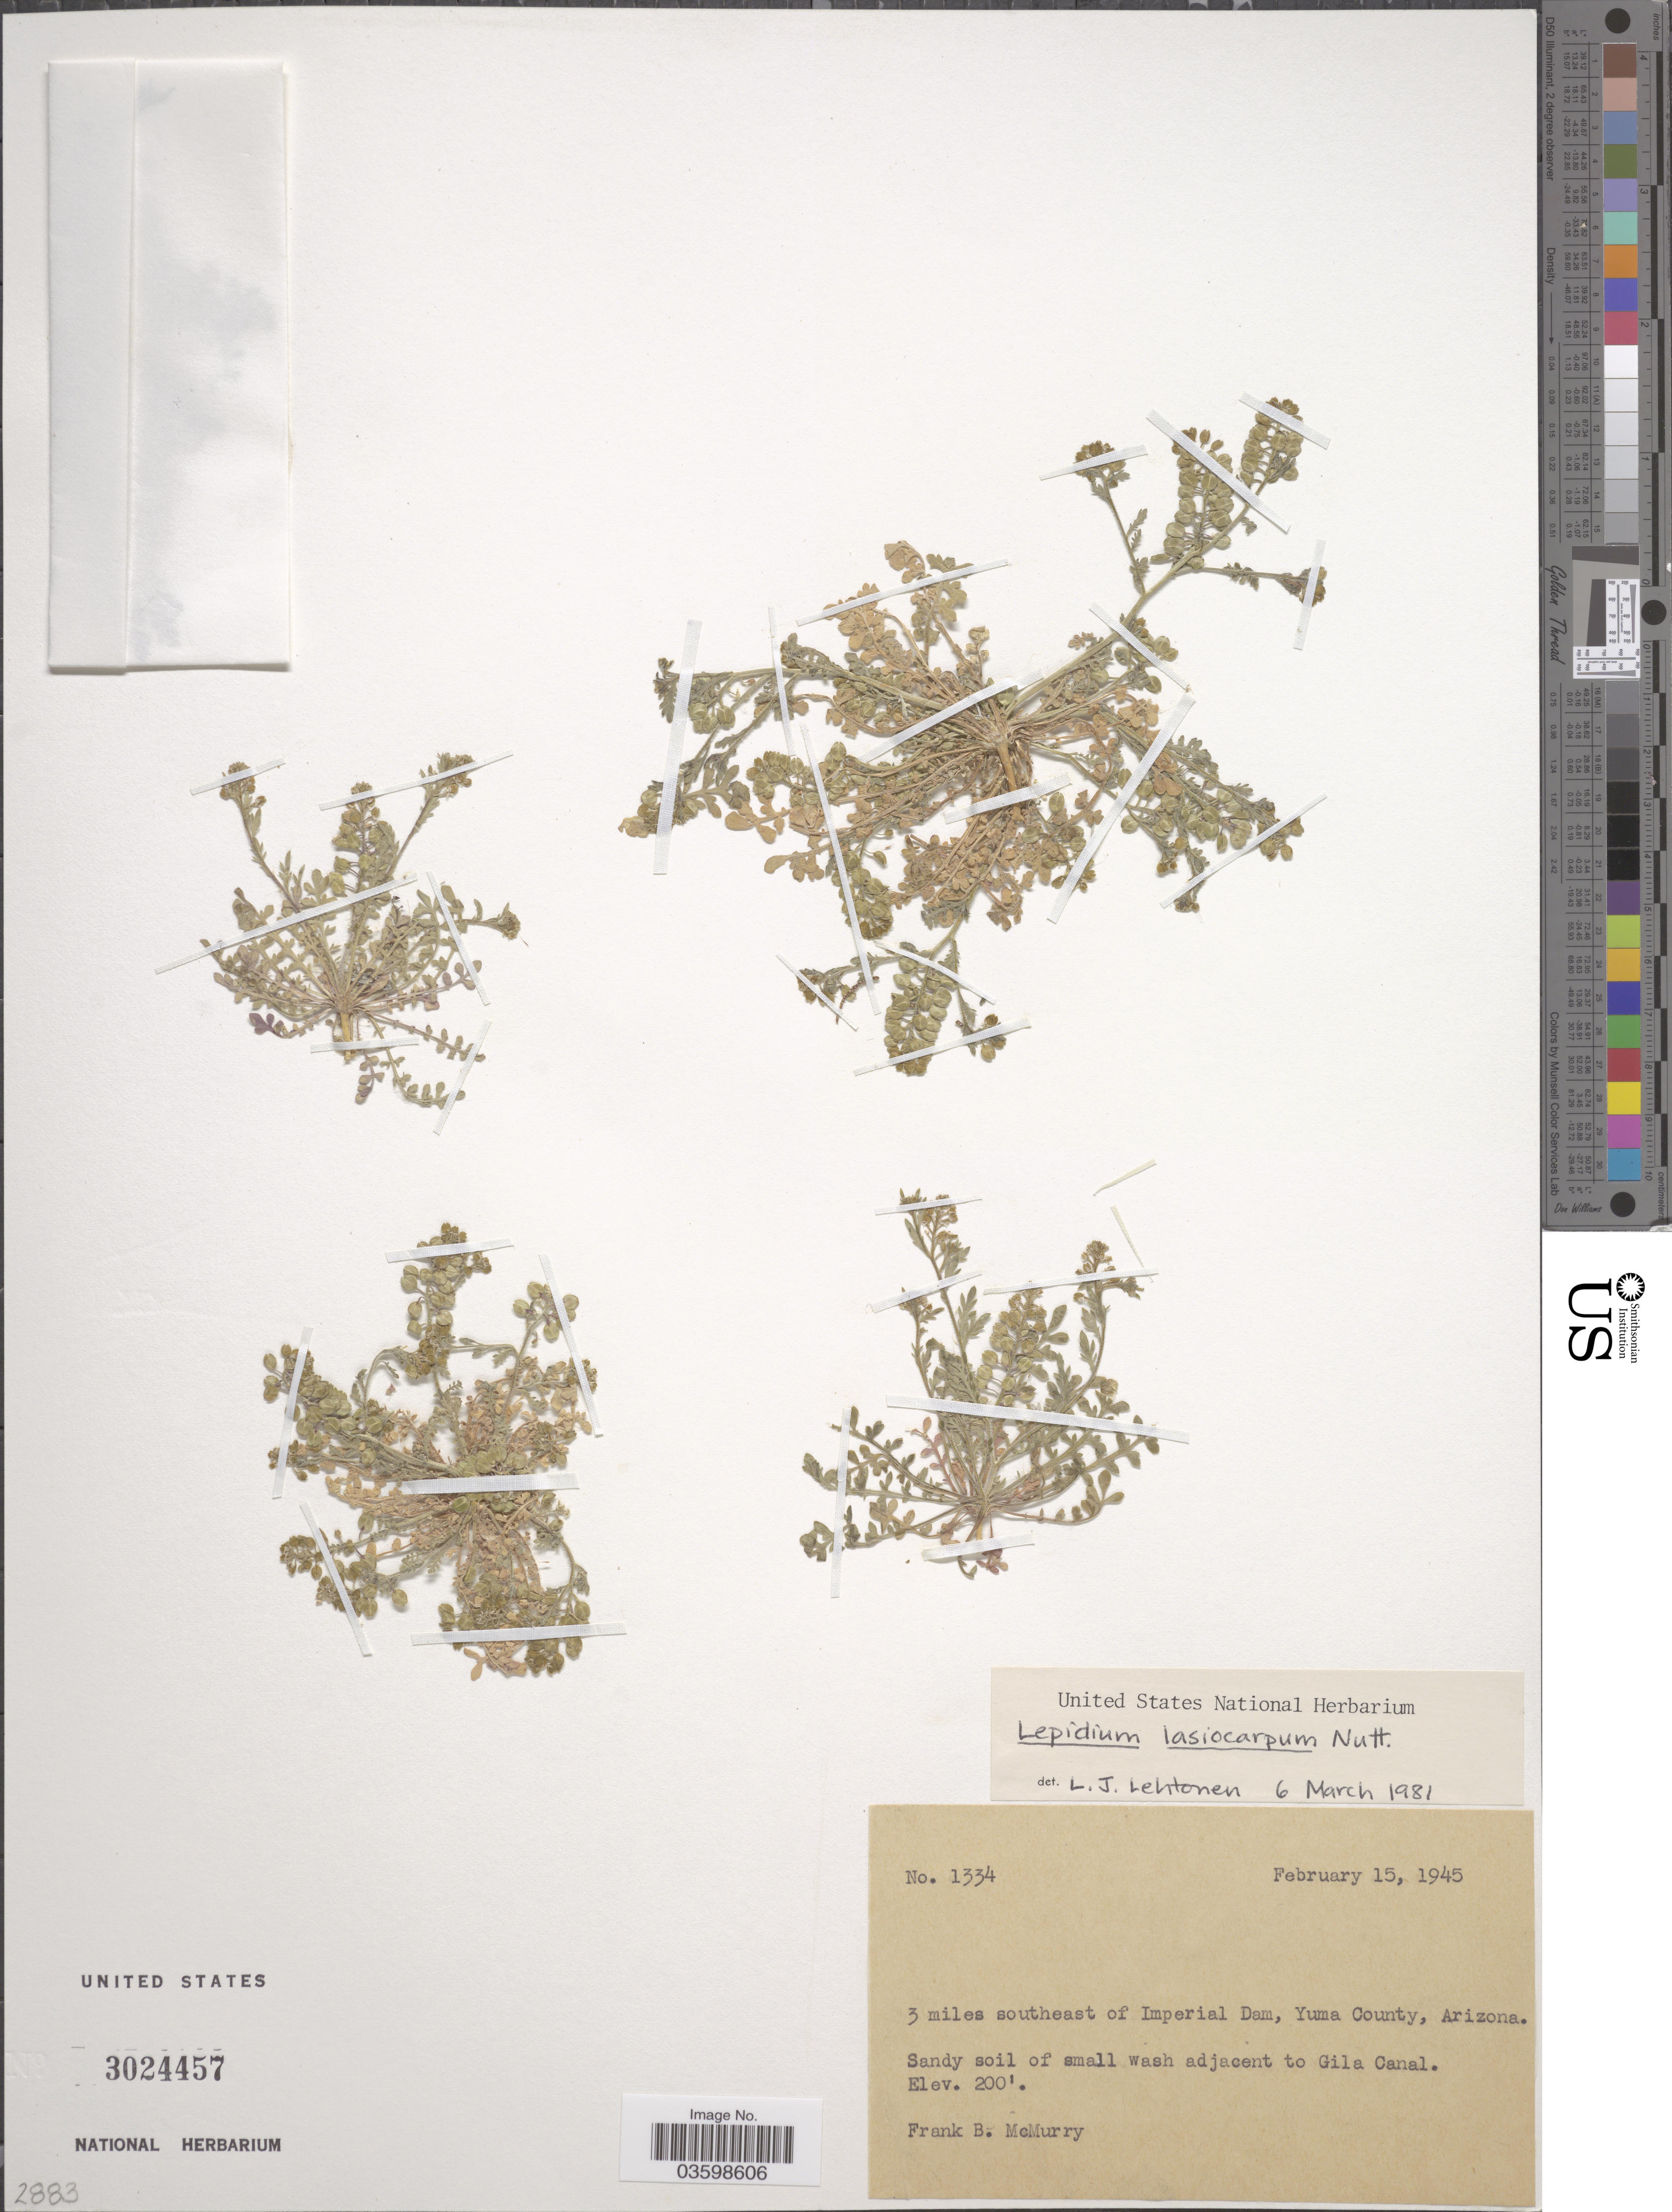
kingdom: Plantae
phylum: Tracheophyta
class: Magnoliopsida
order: Brassicales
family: Brassicaceae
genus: Lepidium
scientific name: Lepidium lasiocarpum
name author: Nutt.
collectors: F. B. McMurry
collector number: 1334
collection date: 1945-02-15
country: United States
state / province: Arizona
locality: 3 miles southeast of Imperial Dam, Yuma County.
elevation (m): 61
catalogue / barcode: US 3024457